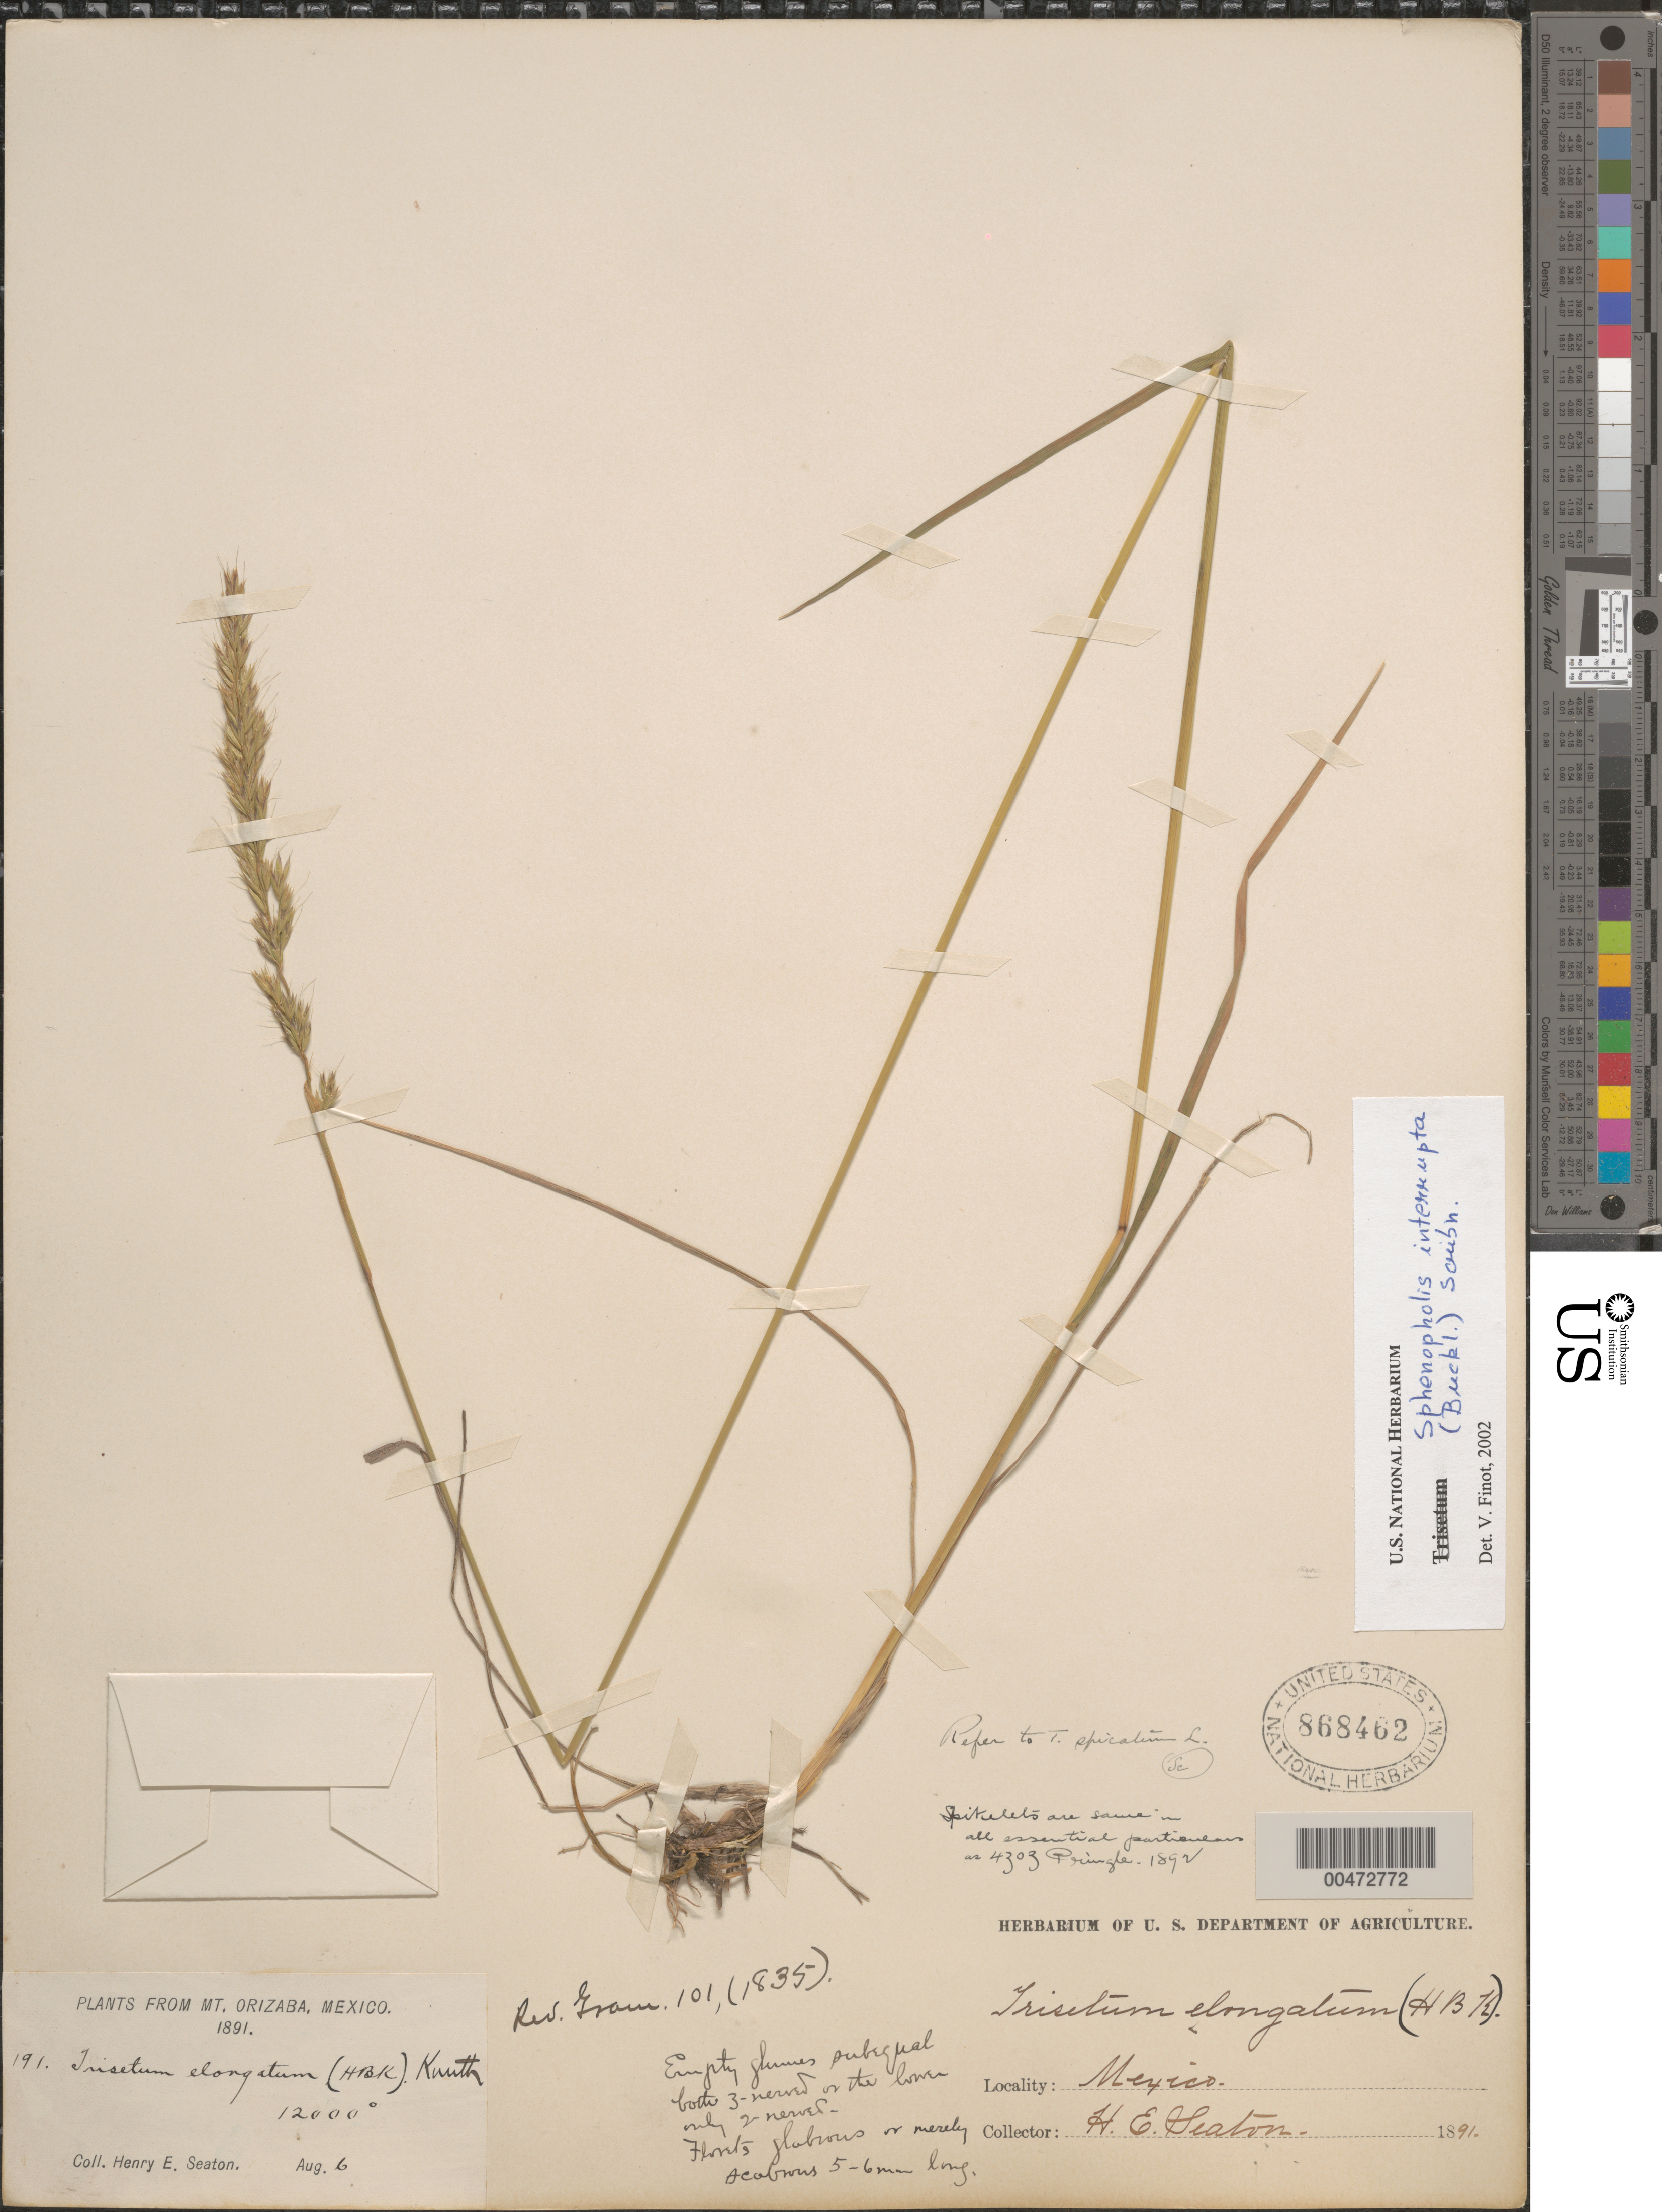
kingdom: Plantae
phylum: Tracheophyta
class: Liliopsida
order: Poales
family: Poaceae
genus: Sphenopholis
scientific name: Sphenopholis interrupta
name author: (Buckley) Scribn.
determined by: Finot, V. L.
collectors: H. E. Seaton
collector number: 191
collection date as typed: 6 Aug 1891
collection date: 1891-08-06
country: Mexico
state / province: Veracruz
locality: Mt Orizaba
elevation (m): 3658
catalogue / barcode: US 868462